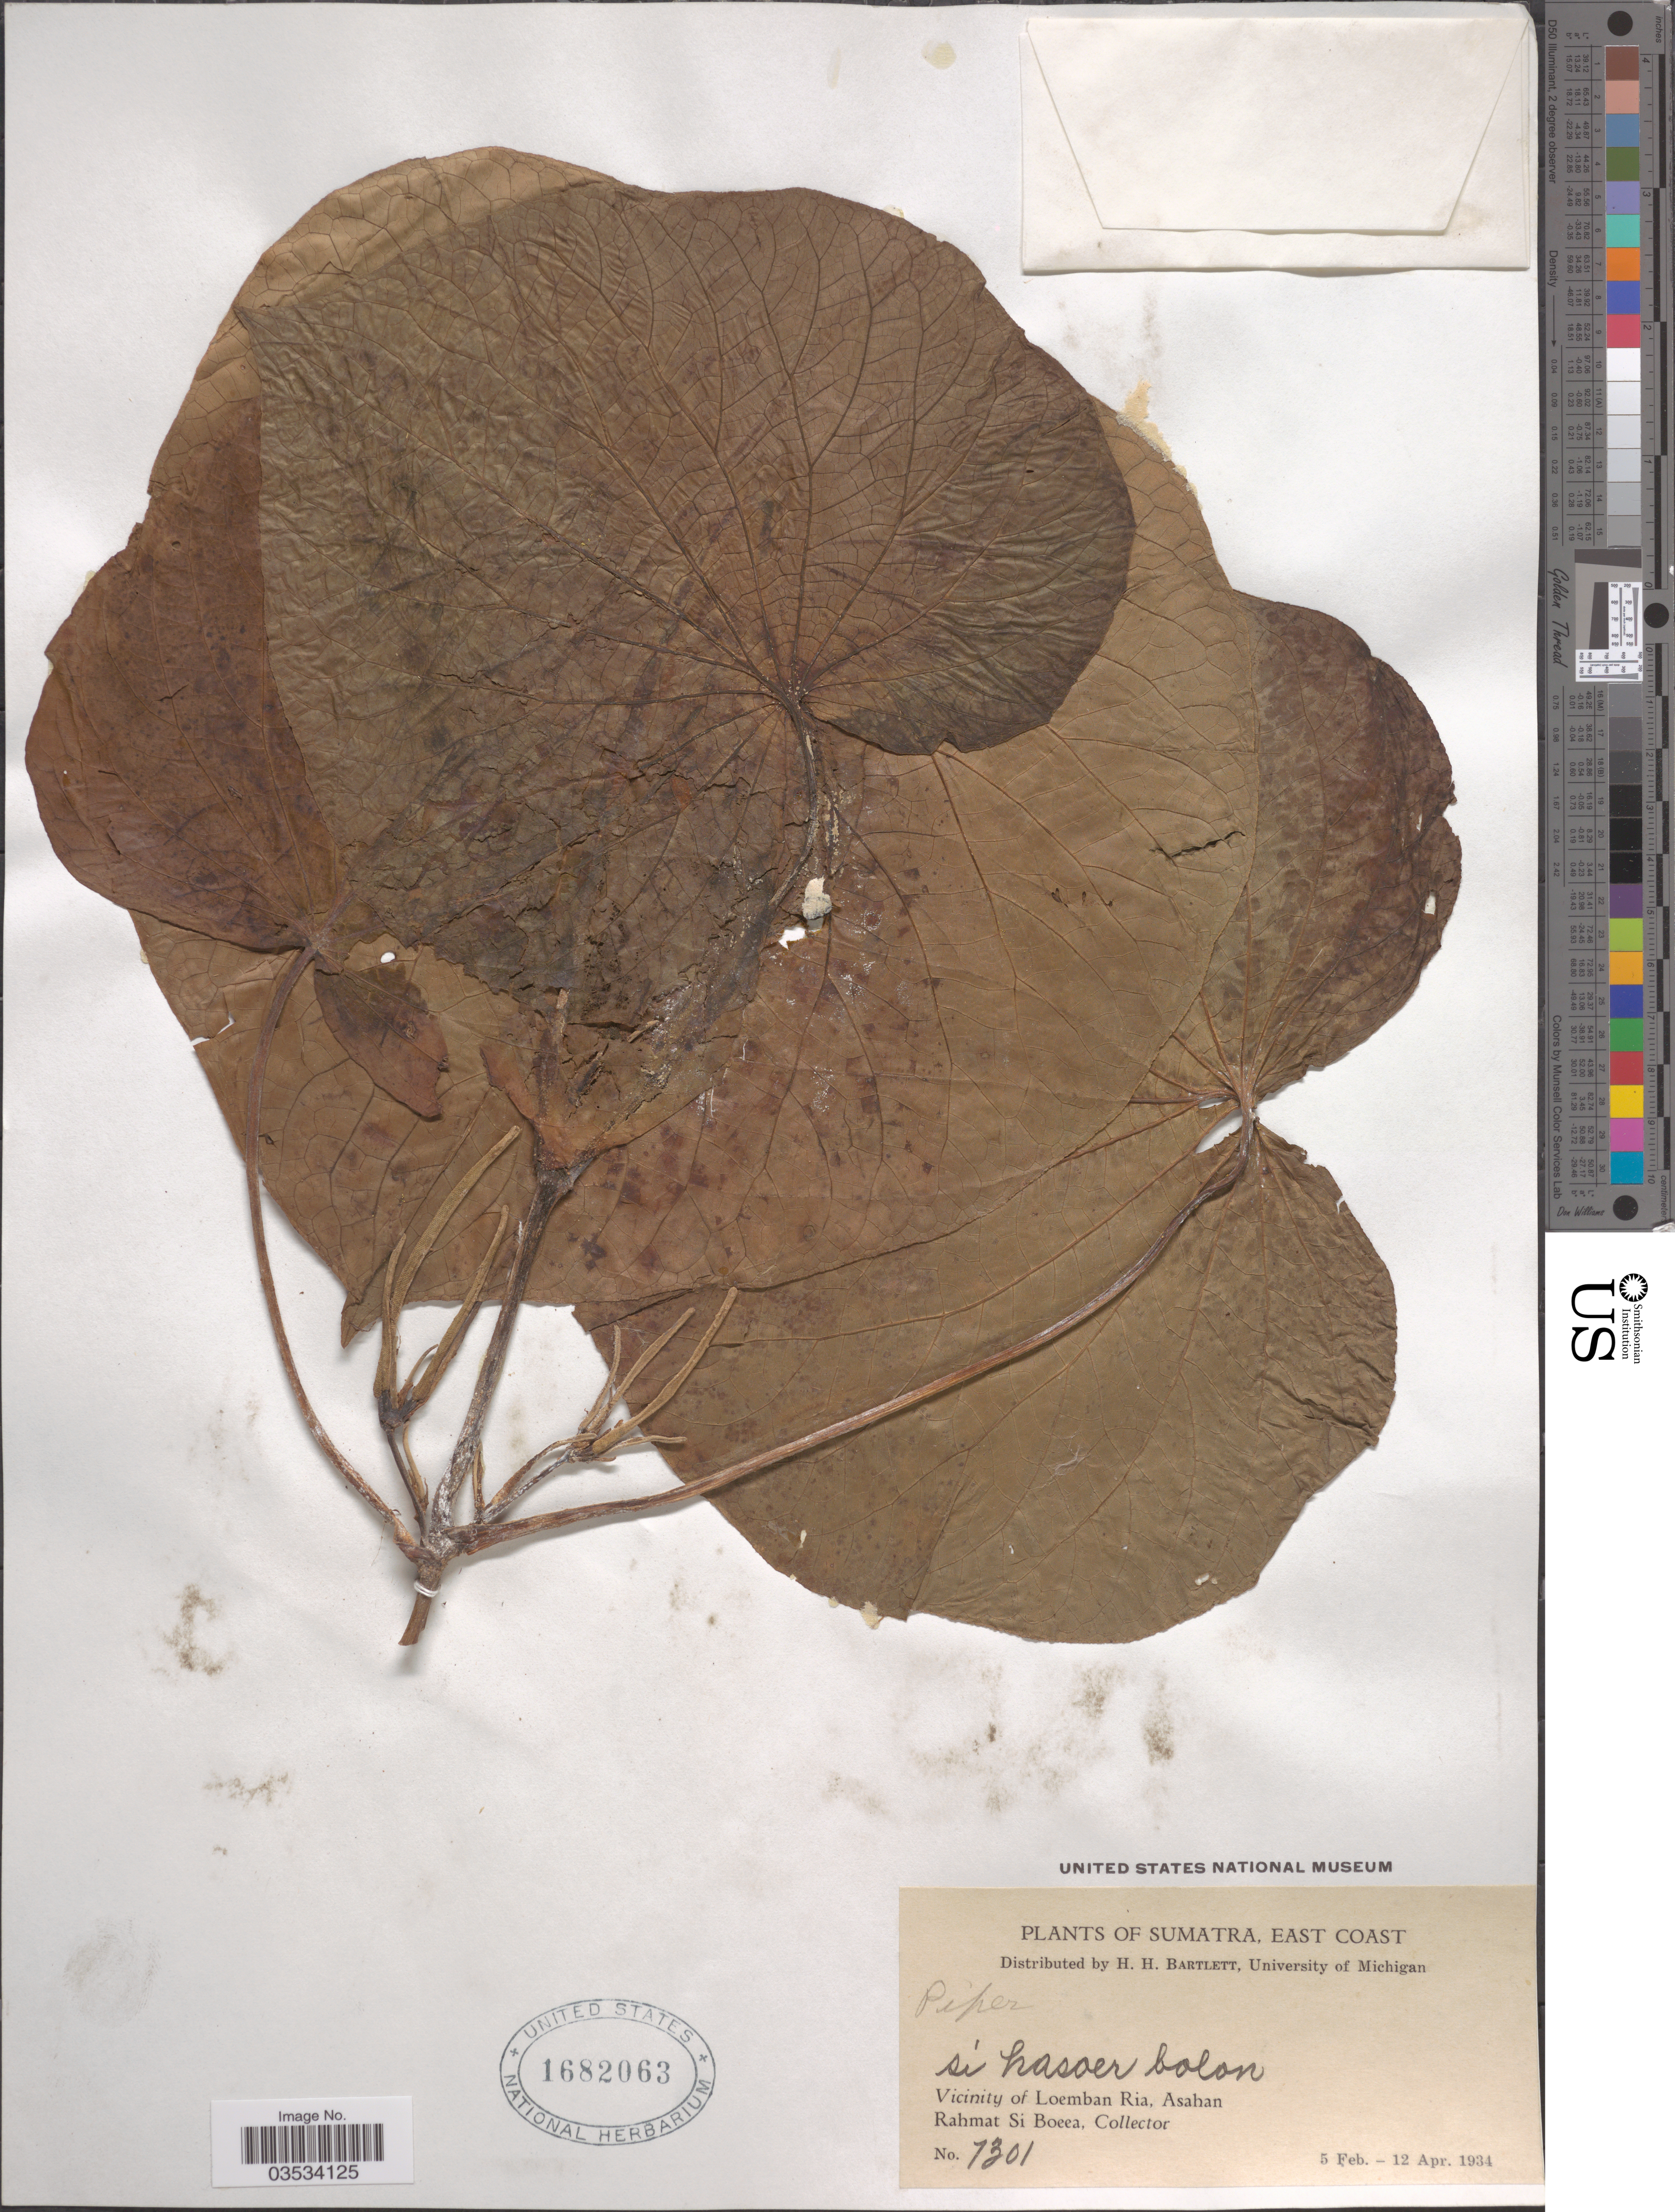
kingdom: Plantae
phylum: Tracheophyta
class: Magnoliopsida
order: Piperales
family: Piperaceae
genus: Piper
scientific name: Piper sp.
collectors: Rahmat Si Boeea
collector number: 1301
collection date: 1934-02-05/1934-04-12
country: Indonesia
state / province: Sumatra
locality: East Coast. Vicinity of Loemban Ria, Asahan.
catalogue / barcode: US 1682063